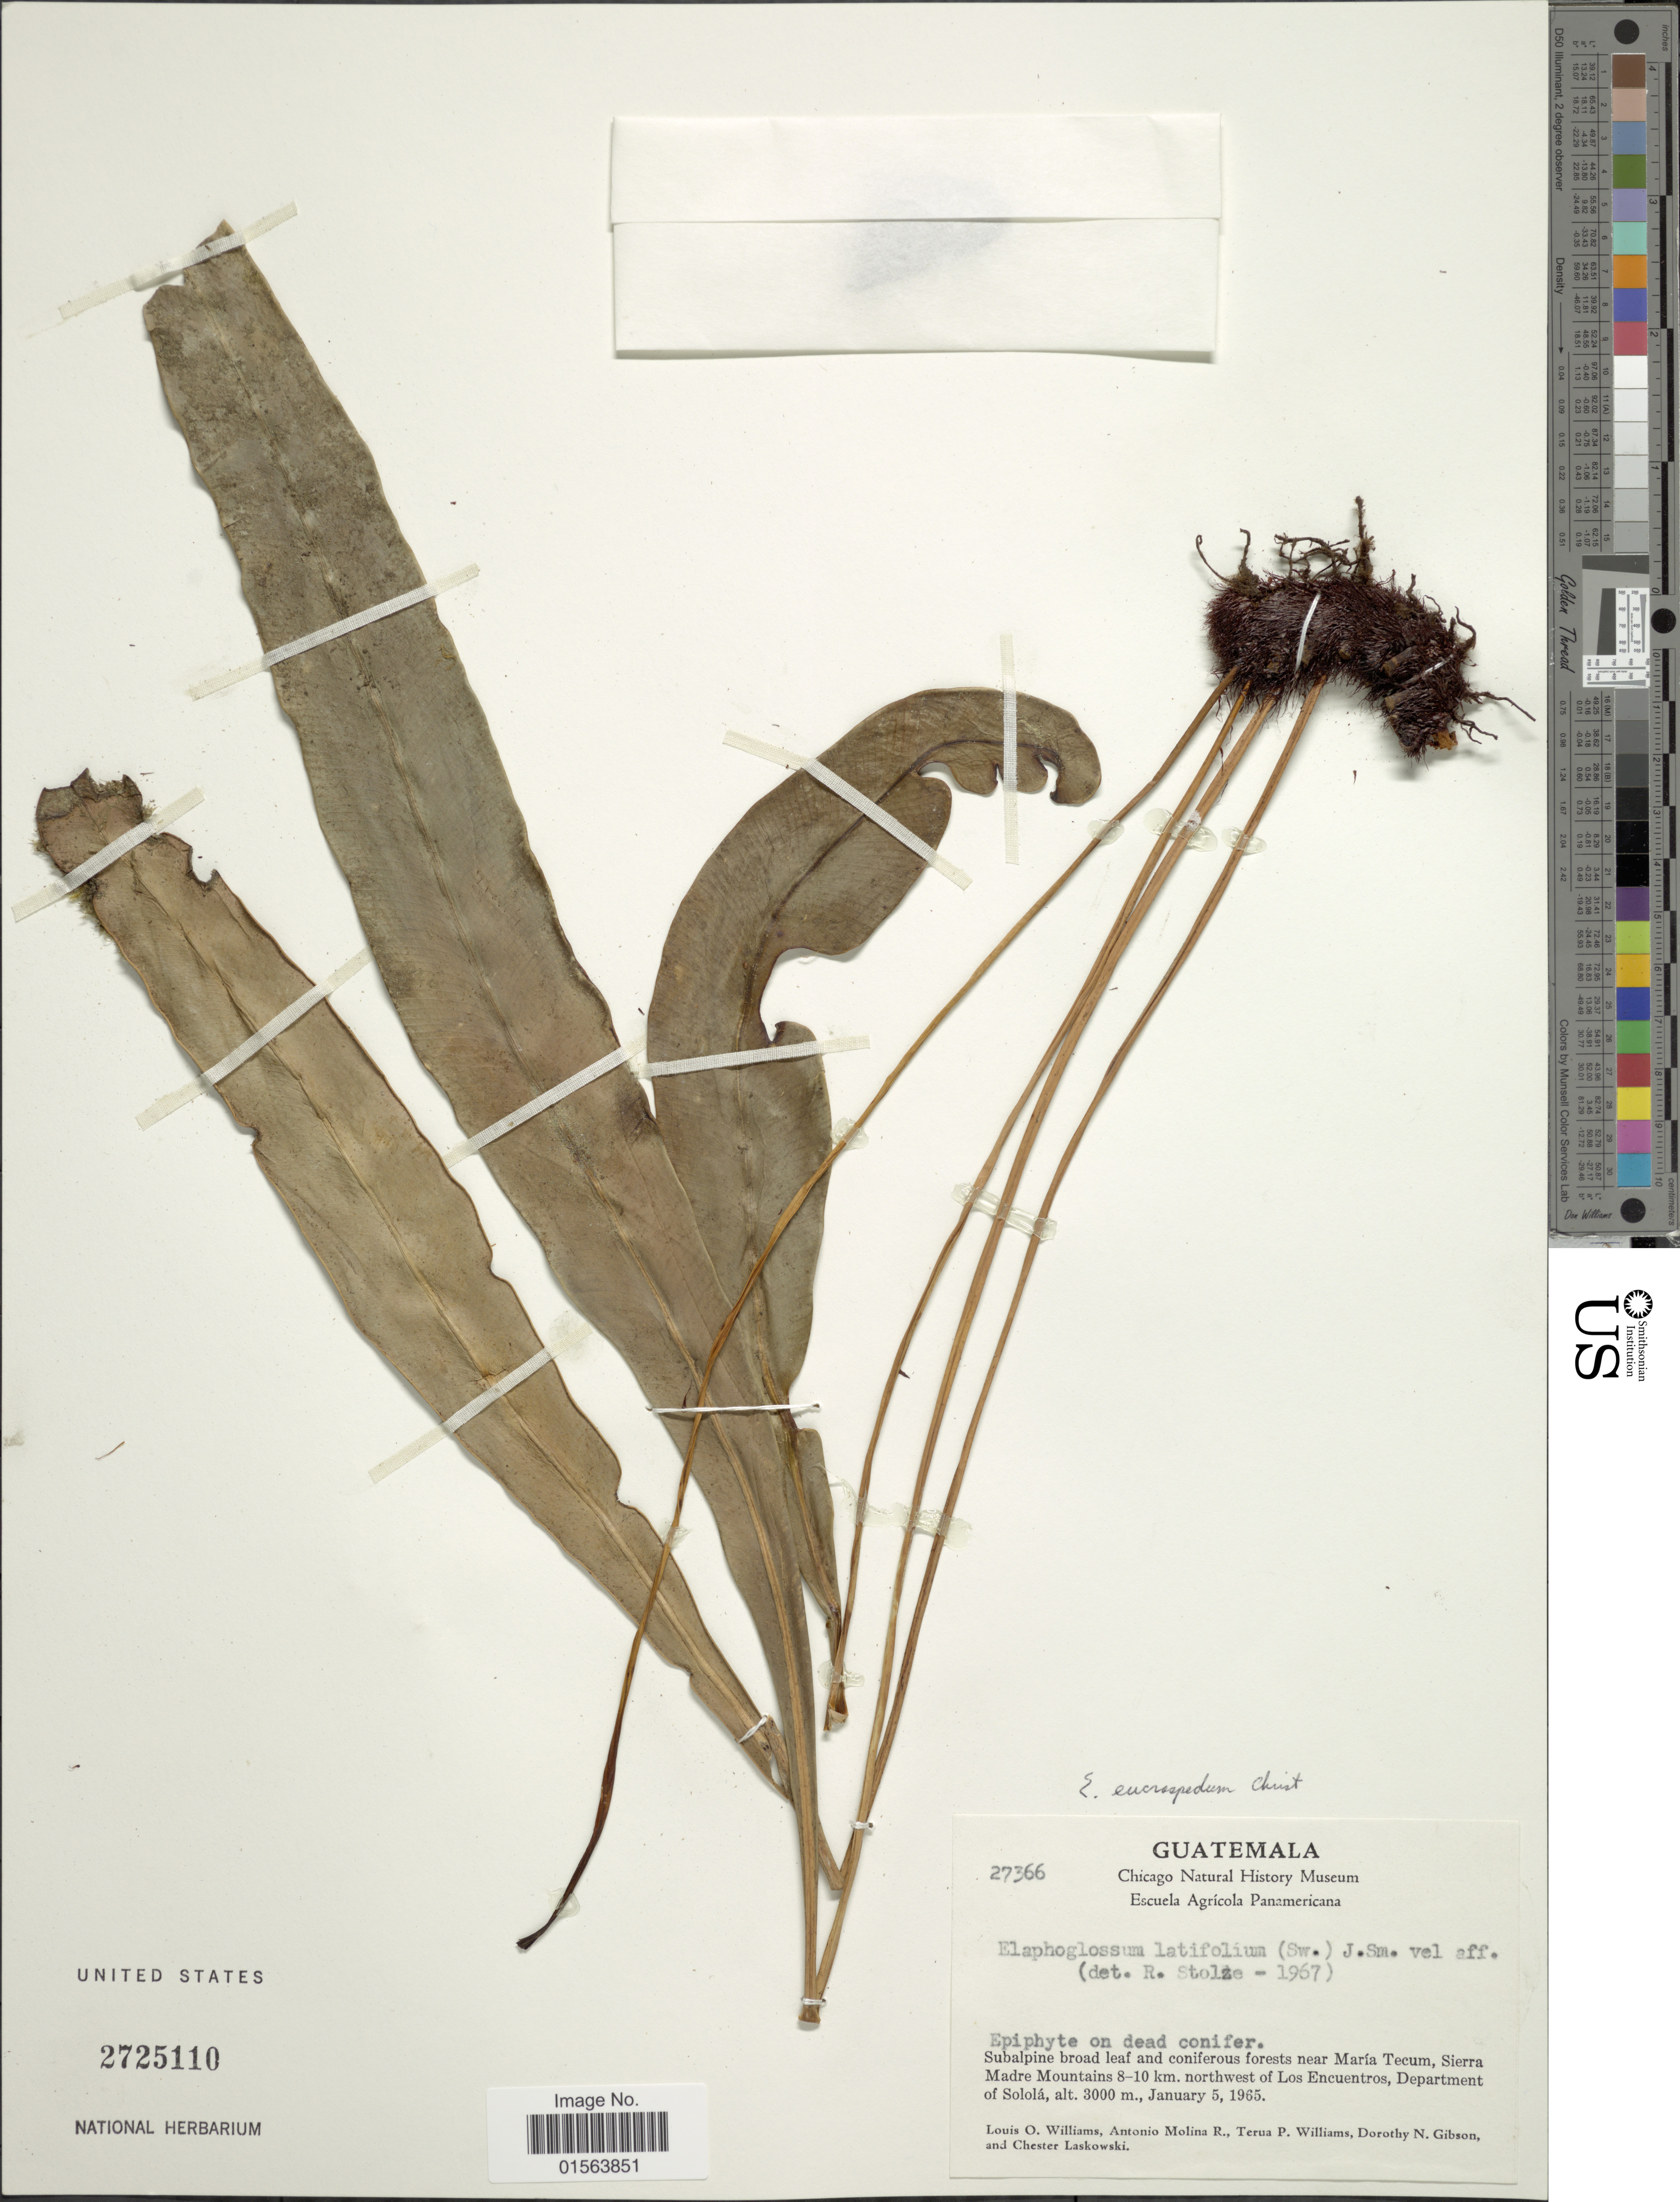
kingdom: Plantae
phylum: Tracheophyta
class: Polypodiopsida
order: Polypodiales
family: Dryopteridaceae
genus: Elaphoglossum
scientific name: Elaphoglossum glaucum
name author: T. Moore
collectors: L. O. Williams, A. Molina R., T. P. Williams, D. N. Gibson & C. Laskowski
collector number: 27366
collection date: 1965-01-05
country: Guatemala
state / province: Sololá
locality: Forests near MAria Tecum, Sierra Madre Mountains 8-10 km northwest of Los Encuentros, Department of Solola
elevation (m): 3000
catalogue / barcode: US 2725110